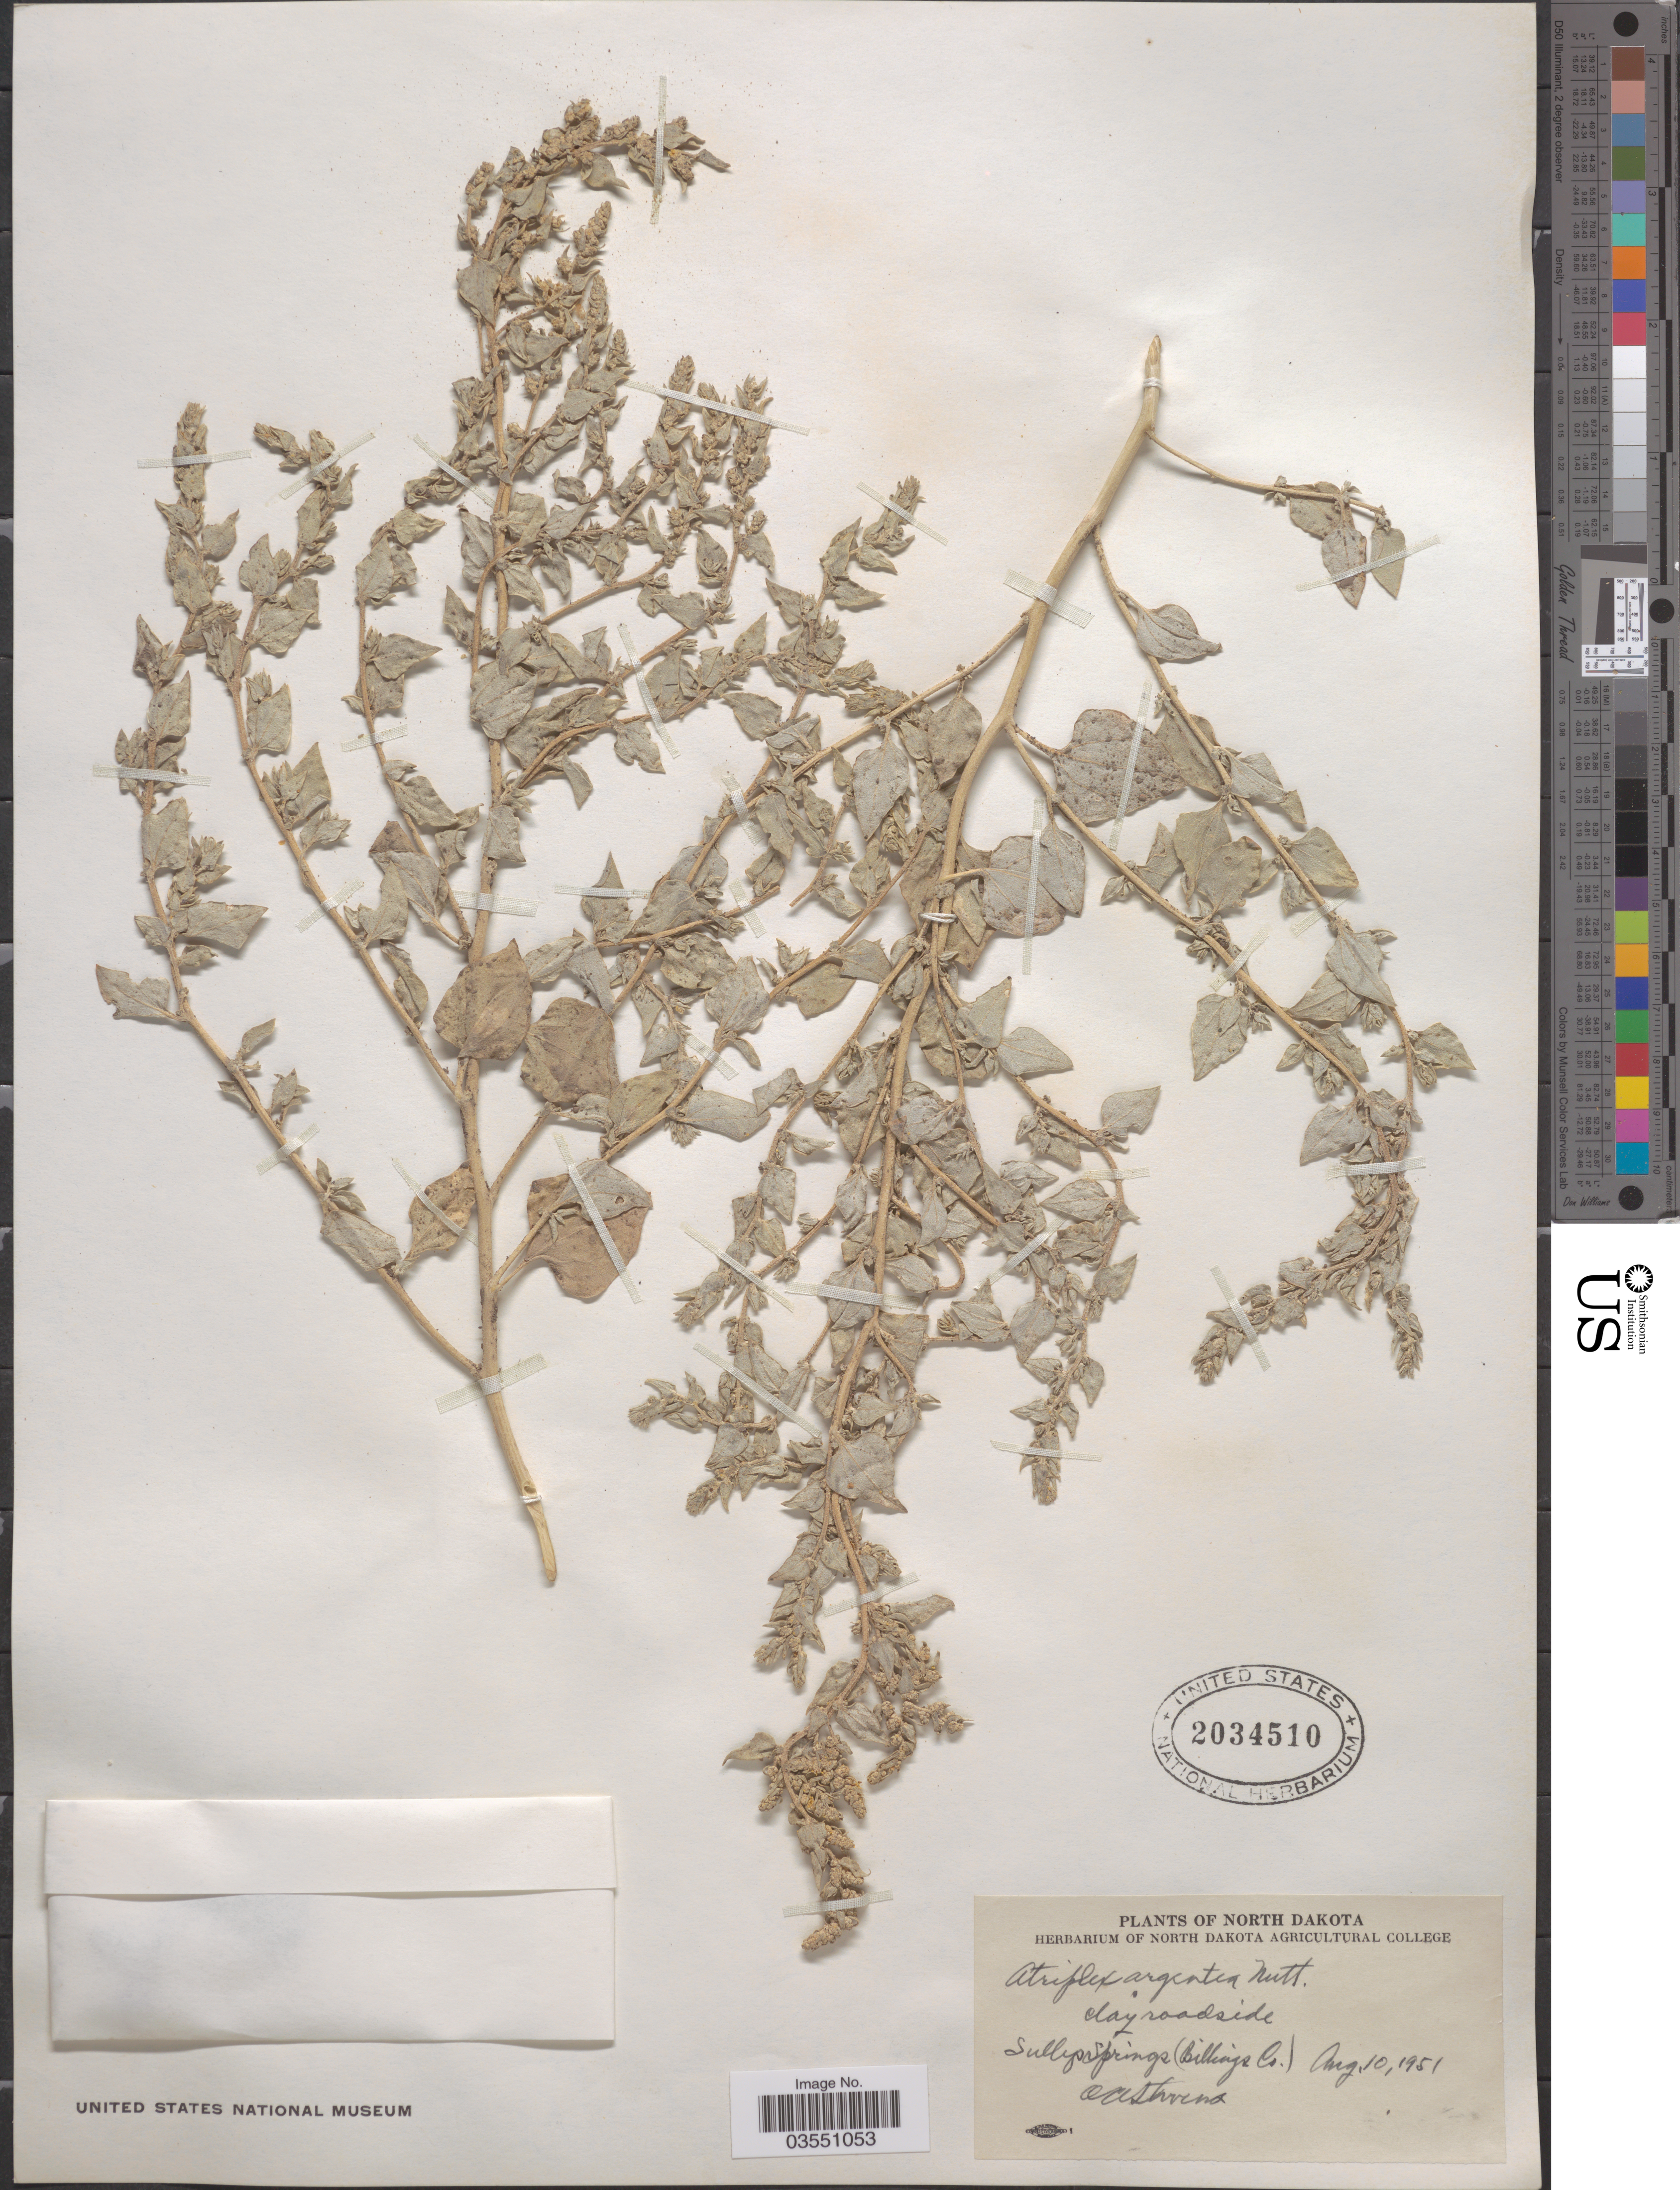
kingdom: Plantae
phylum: Tracheophyta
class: Magnoliopsida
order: Caryophyllales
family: Amaranthaceae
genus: Atriplex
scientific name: Atriplex argentea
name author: Nutt.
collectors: O. A. Stevens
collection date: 1951-08-10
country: United States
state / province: North Dakota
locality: Sulph Springs (Billings Co.).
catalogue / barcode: US 2034510